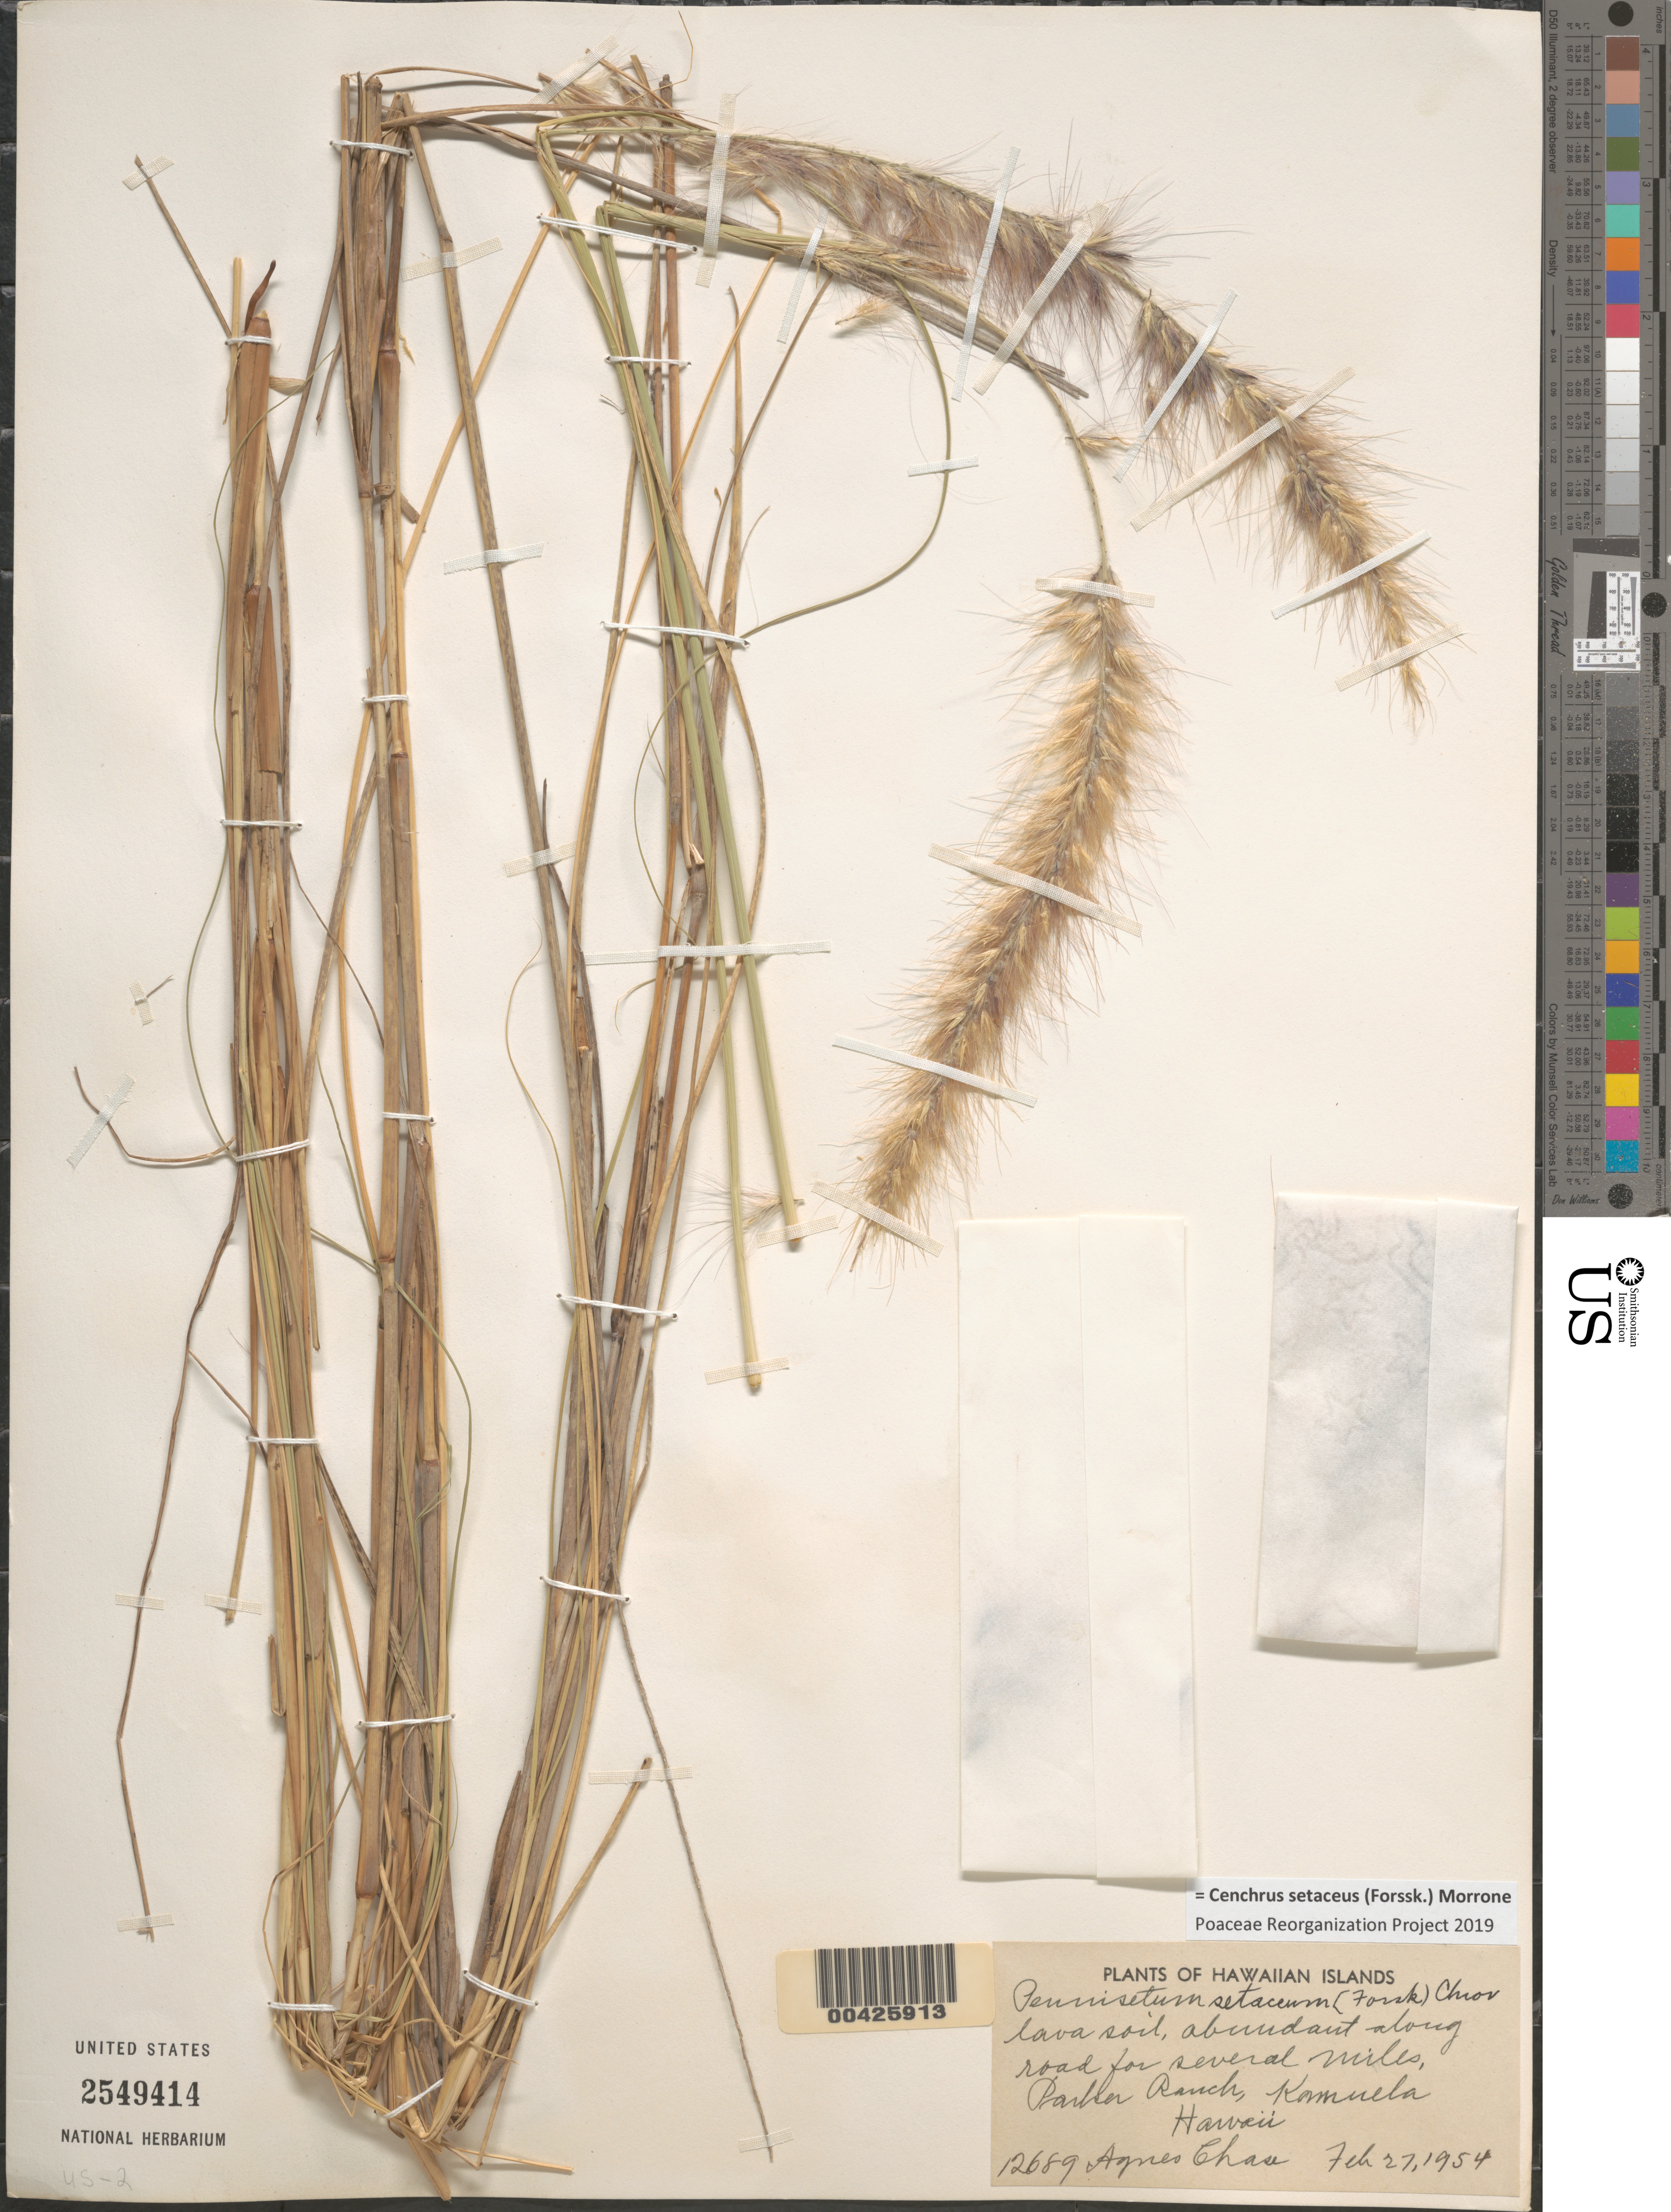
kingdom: Plantae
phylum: Tracheophyta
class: Liliopsida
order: Poales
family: Poaceae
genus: Cenchrus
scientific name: Cenchrus setaceus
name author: (Forssk.) Morrone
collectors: A. Chase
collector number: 12689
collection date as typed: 27 Feb 1954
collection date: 1954-02-27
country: United States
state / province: Hawaii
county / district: Hawaii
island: Hawaii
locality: Parker Ranch, Kamuela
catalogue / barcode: US 2549414